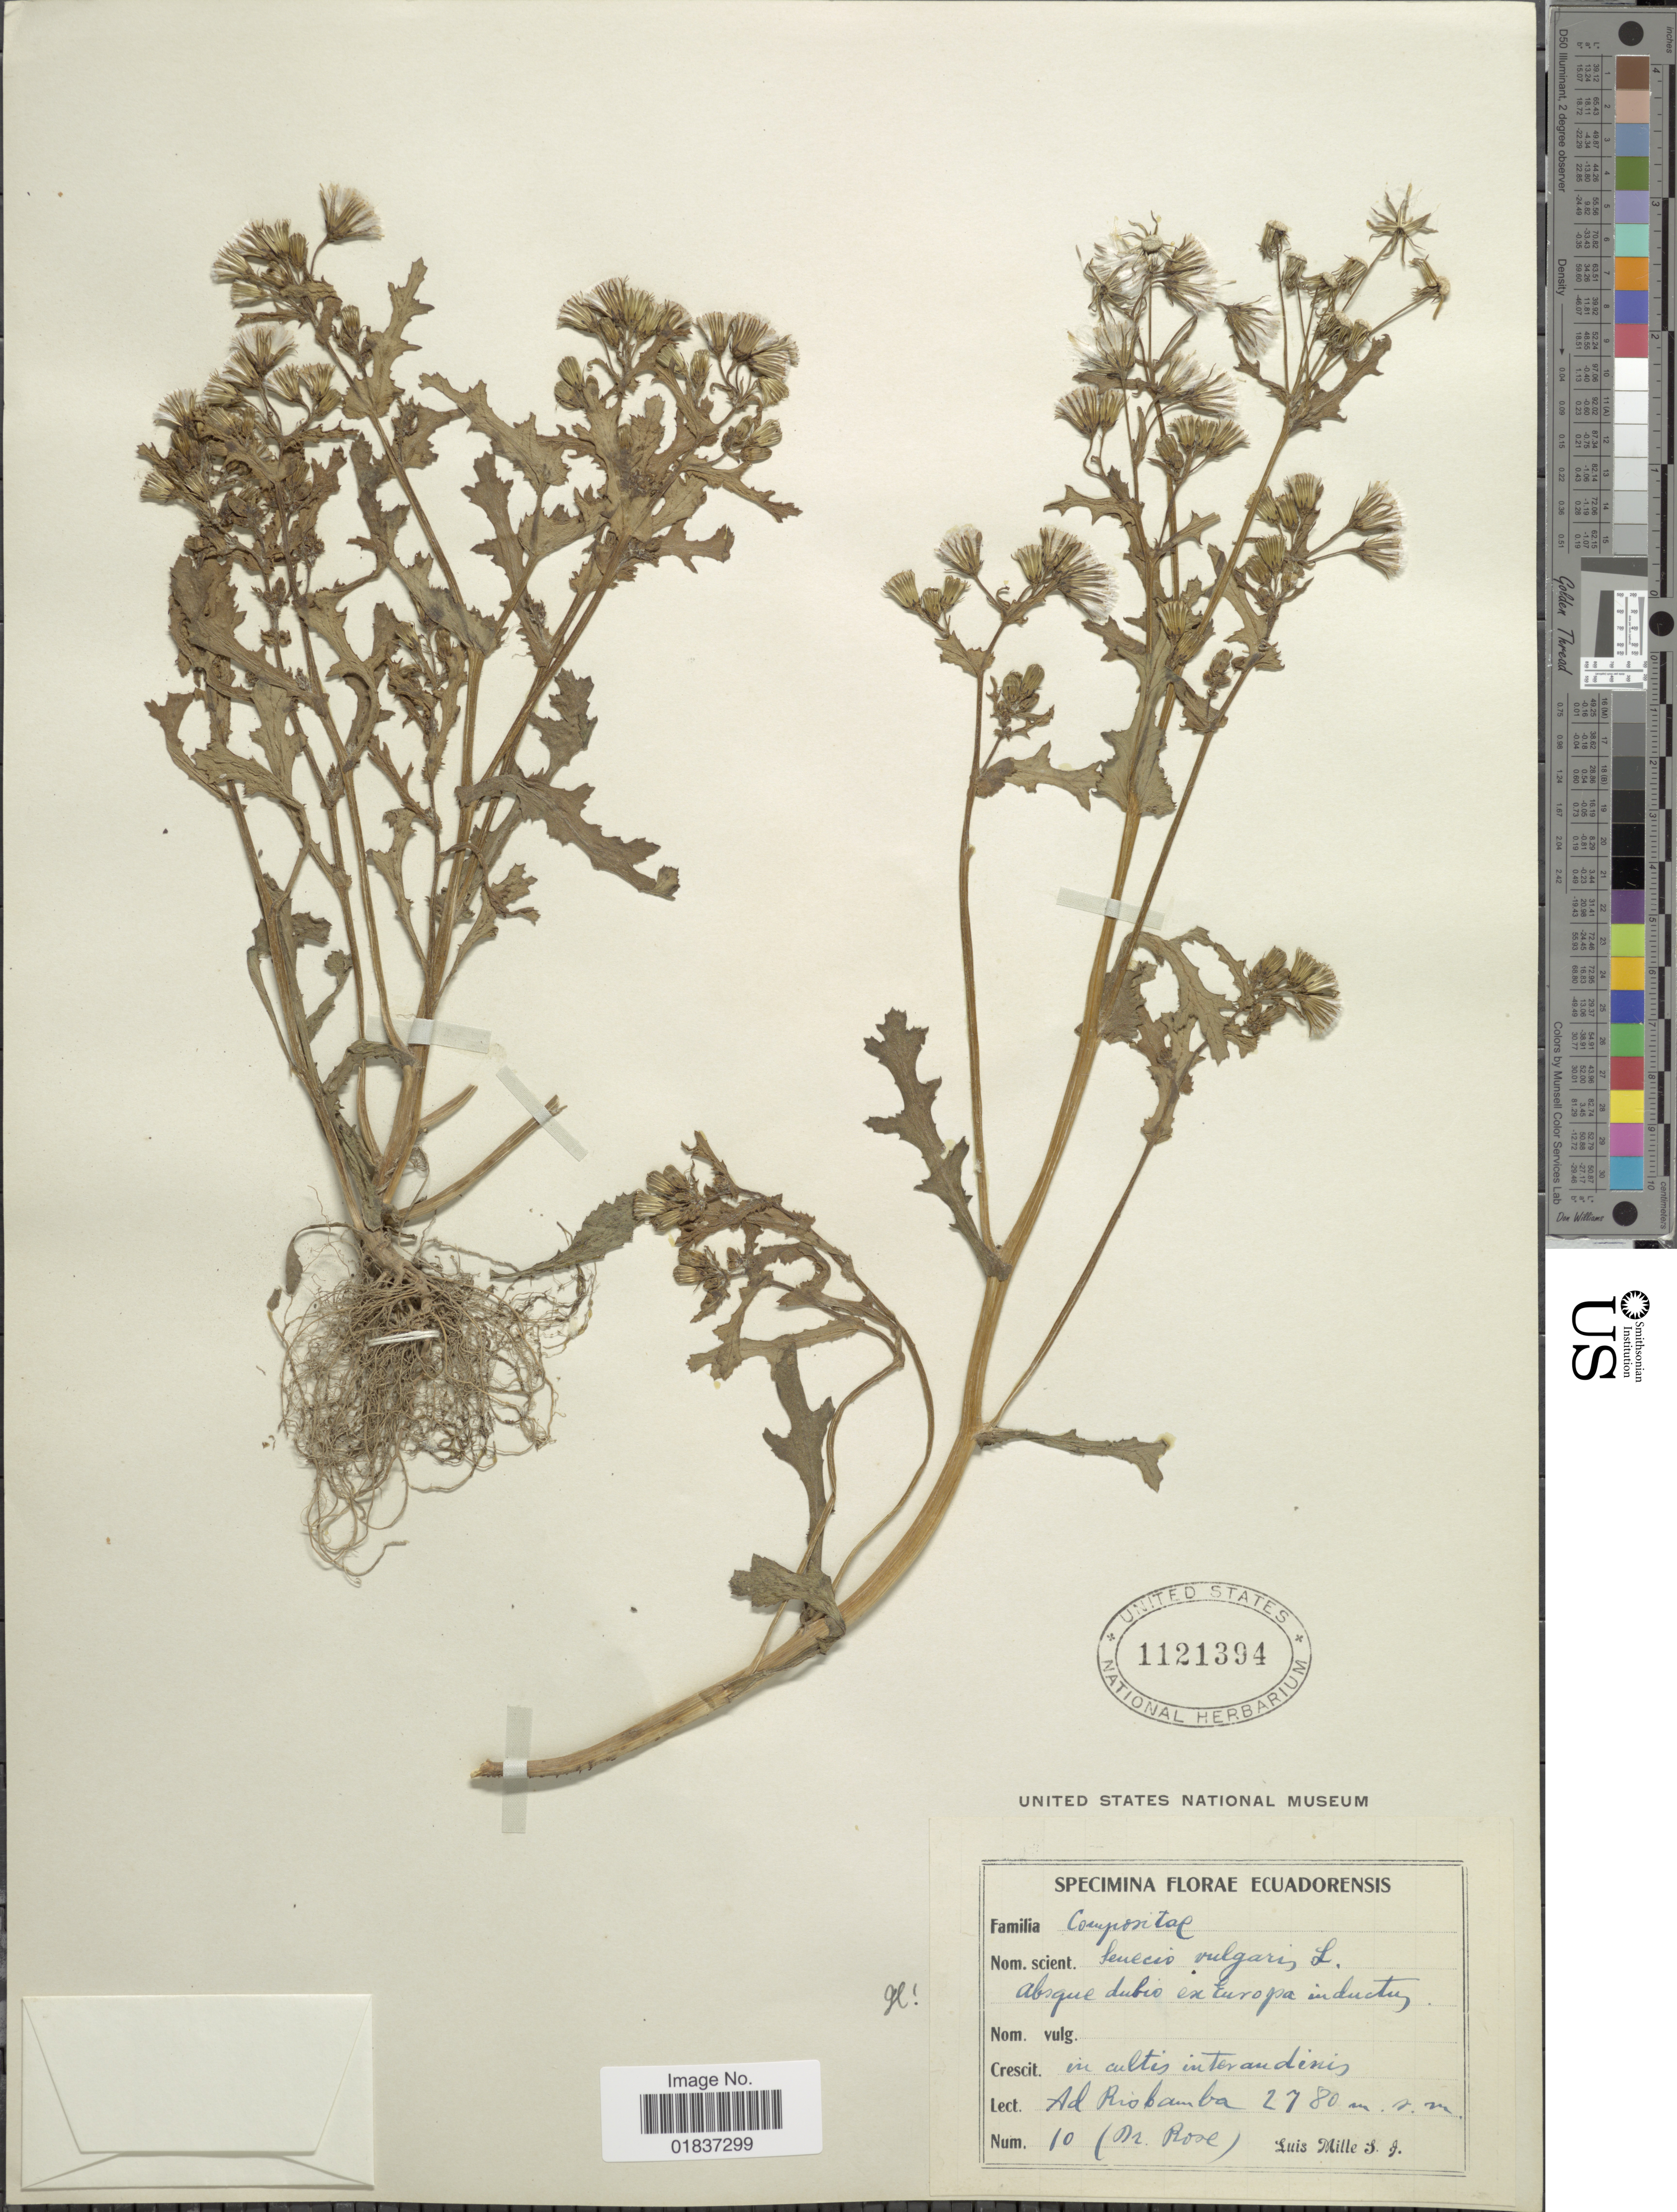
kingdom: Plantae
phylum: Tracheophyta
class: Magnoliopsida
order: Asterales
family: Asteraceae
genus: Senecio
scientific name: Senecio vulgaris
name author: L.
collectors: L. Mille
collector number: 10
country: Ecuador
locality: Ad Riobamba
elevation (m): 2780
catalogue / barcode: US 1121394